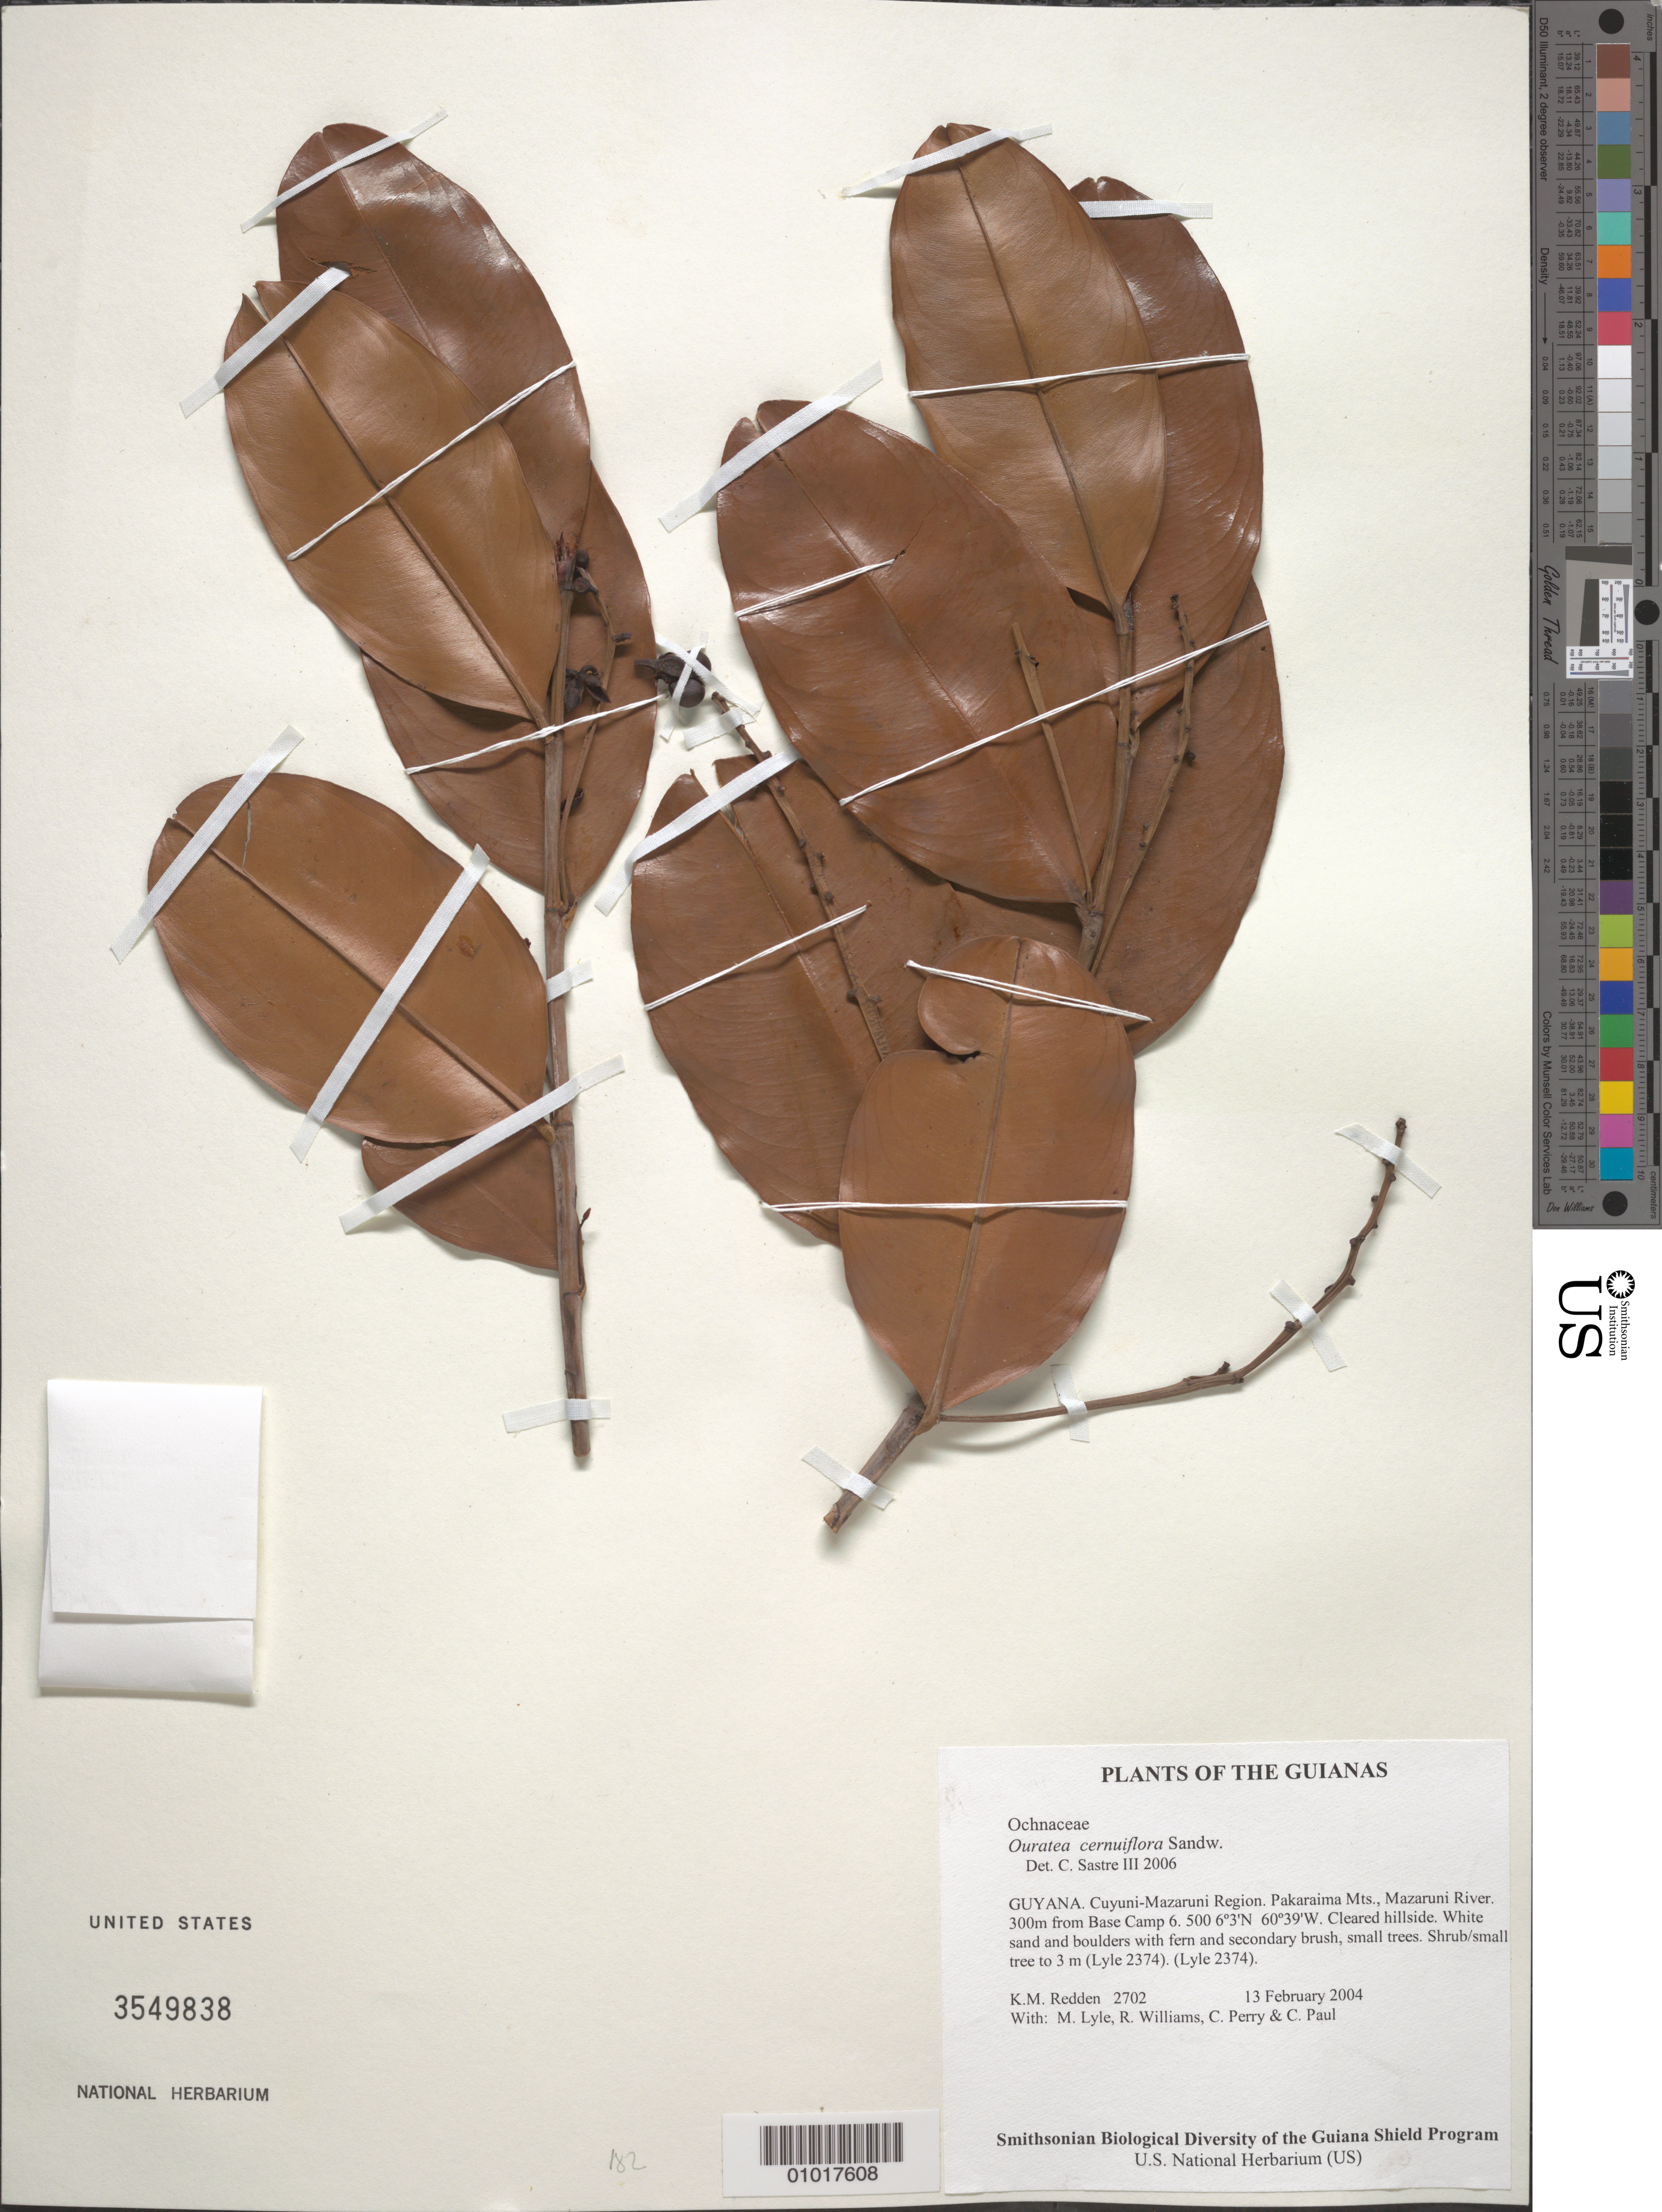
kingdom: Plantae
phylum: Tracheophyta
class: Magnoliopsida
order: Malpighiales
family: Ochnaceae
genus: Ouratea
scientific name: Ouratea cernuiflora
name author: Sandwith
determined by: Sastre, C. H. L.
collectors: K. M. Redden, M. Lyle, R. Williams, C. Perry & C. Paul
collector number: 2702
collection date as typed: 13 February 2004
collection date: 2004-02-13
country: Guyana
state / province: Cuyuni-Mazaruni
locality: Pakaraima Mts., Mazaruni River. 300m from Base Camp 6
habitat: Cleared hillside. White sand and boulders with fern and secondary brush, small trees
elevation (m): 500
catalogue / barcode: US 3549838